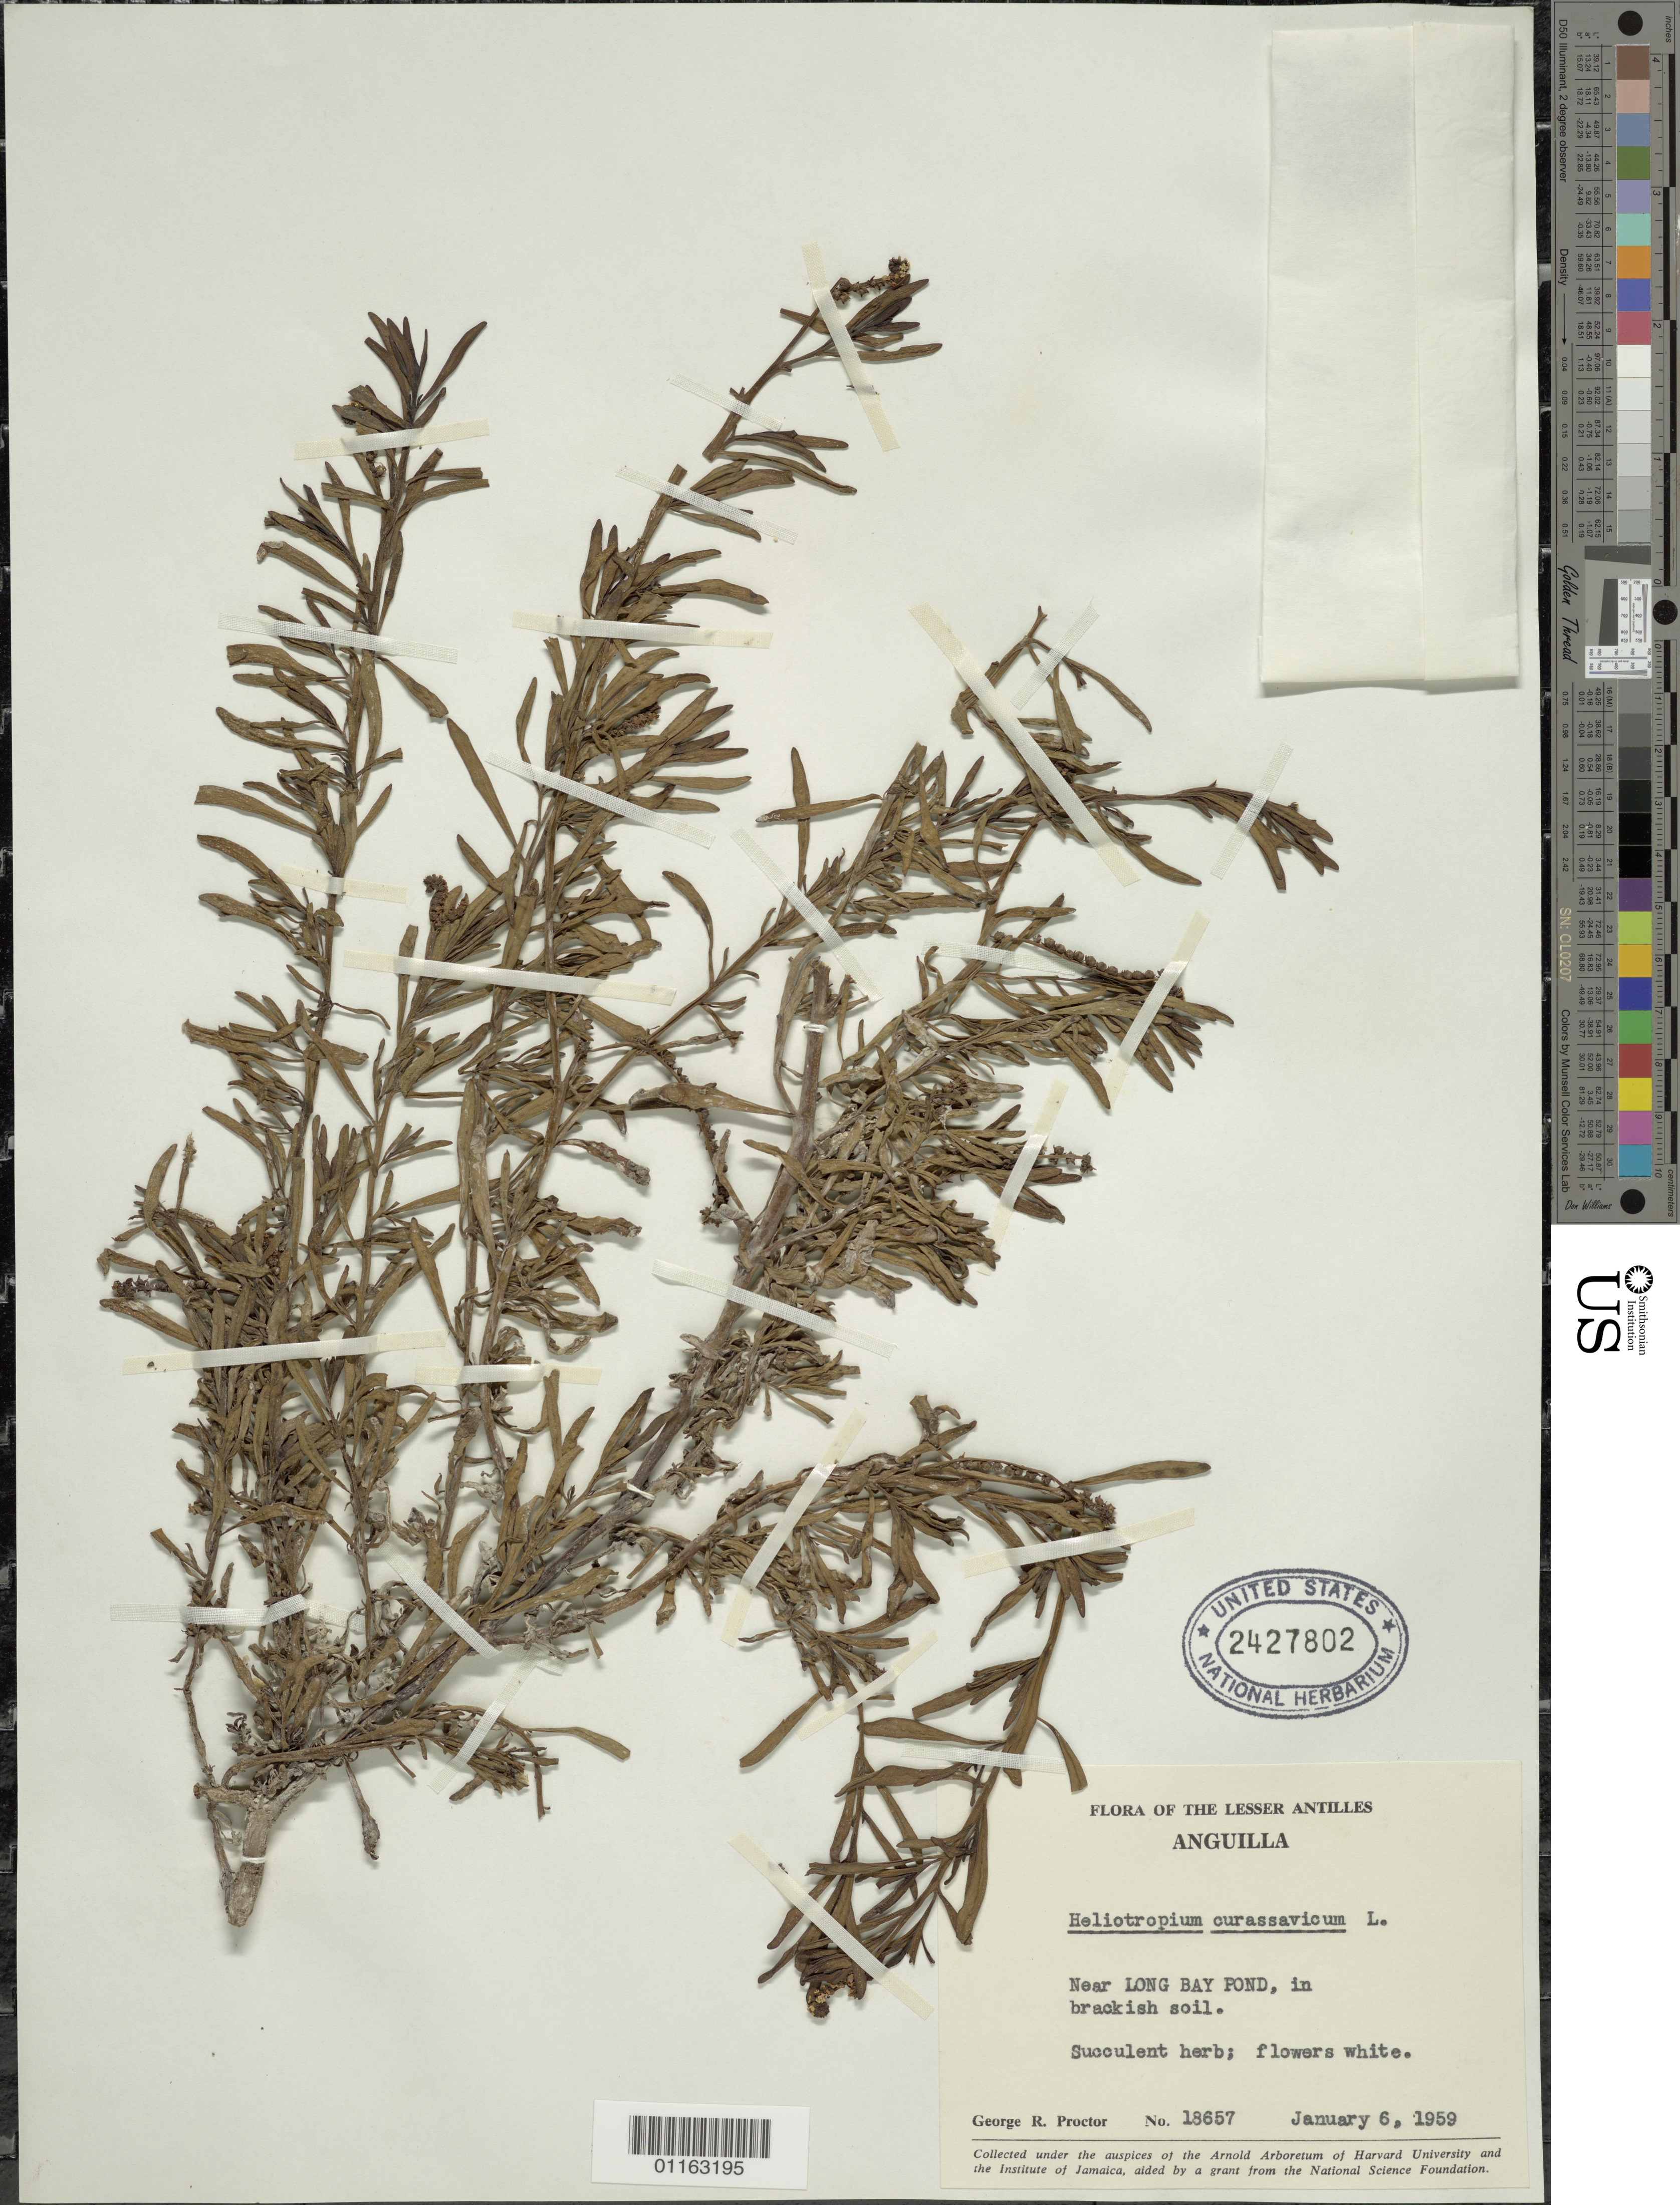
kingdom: Plantae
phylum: Tracheophyta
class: Magnoliopsida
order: Boraginales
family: Heliotropiaceae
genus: Heliotropium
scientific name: Heliotropium curassavicum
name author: L.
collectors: G. R. Proctor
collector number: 18657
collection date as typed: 06 Jan 1959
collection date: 1959-01-06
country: Anguilla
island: Anguilla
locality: Near Long Bay Pond; in brackish soil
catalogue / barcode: US 2427802